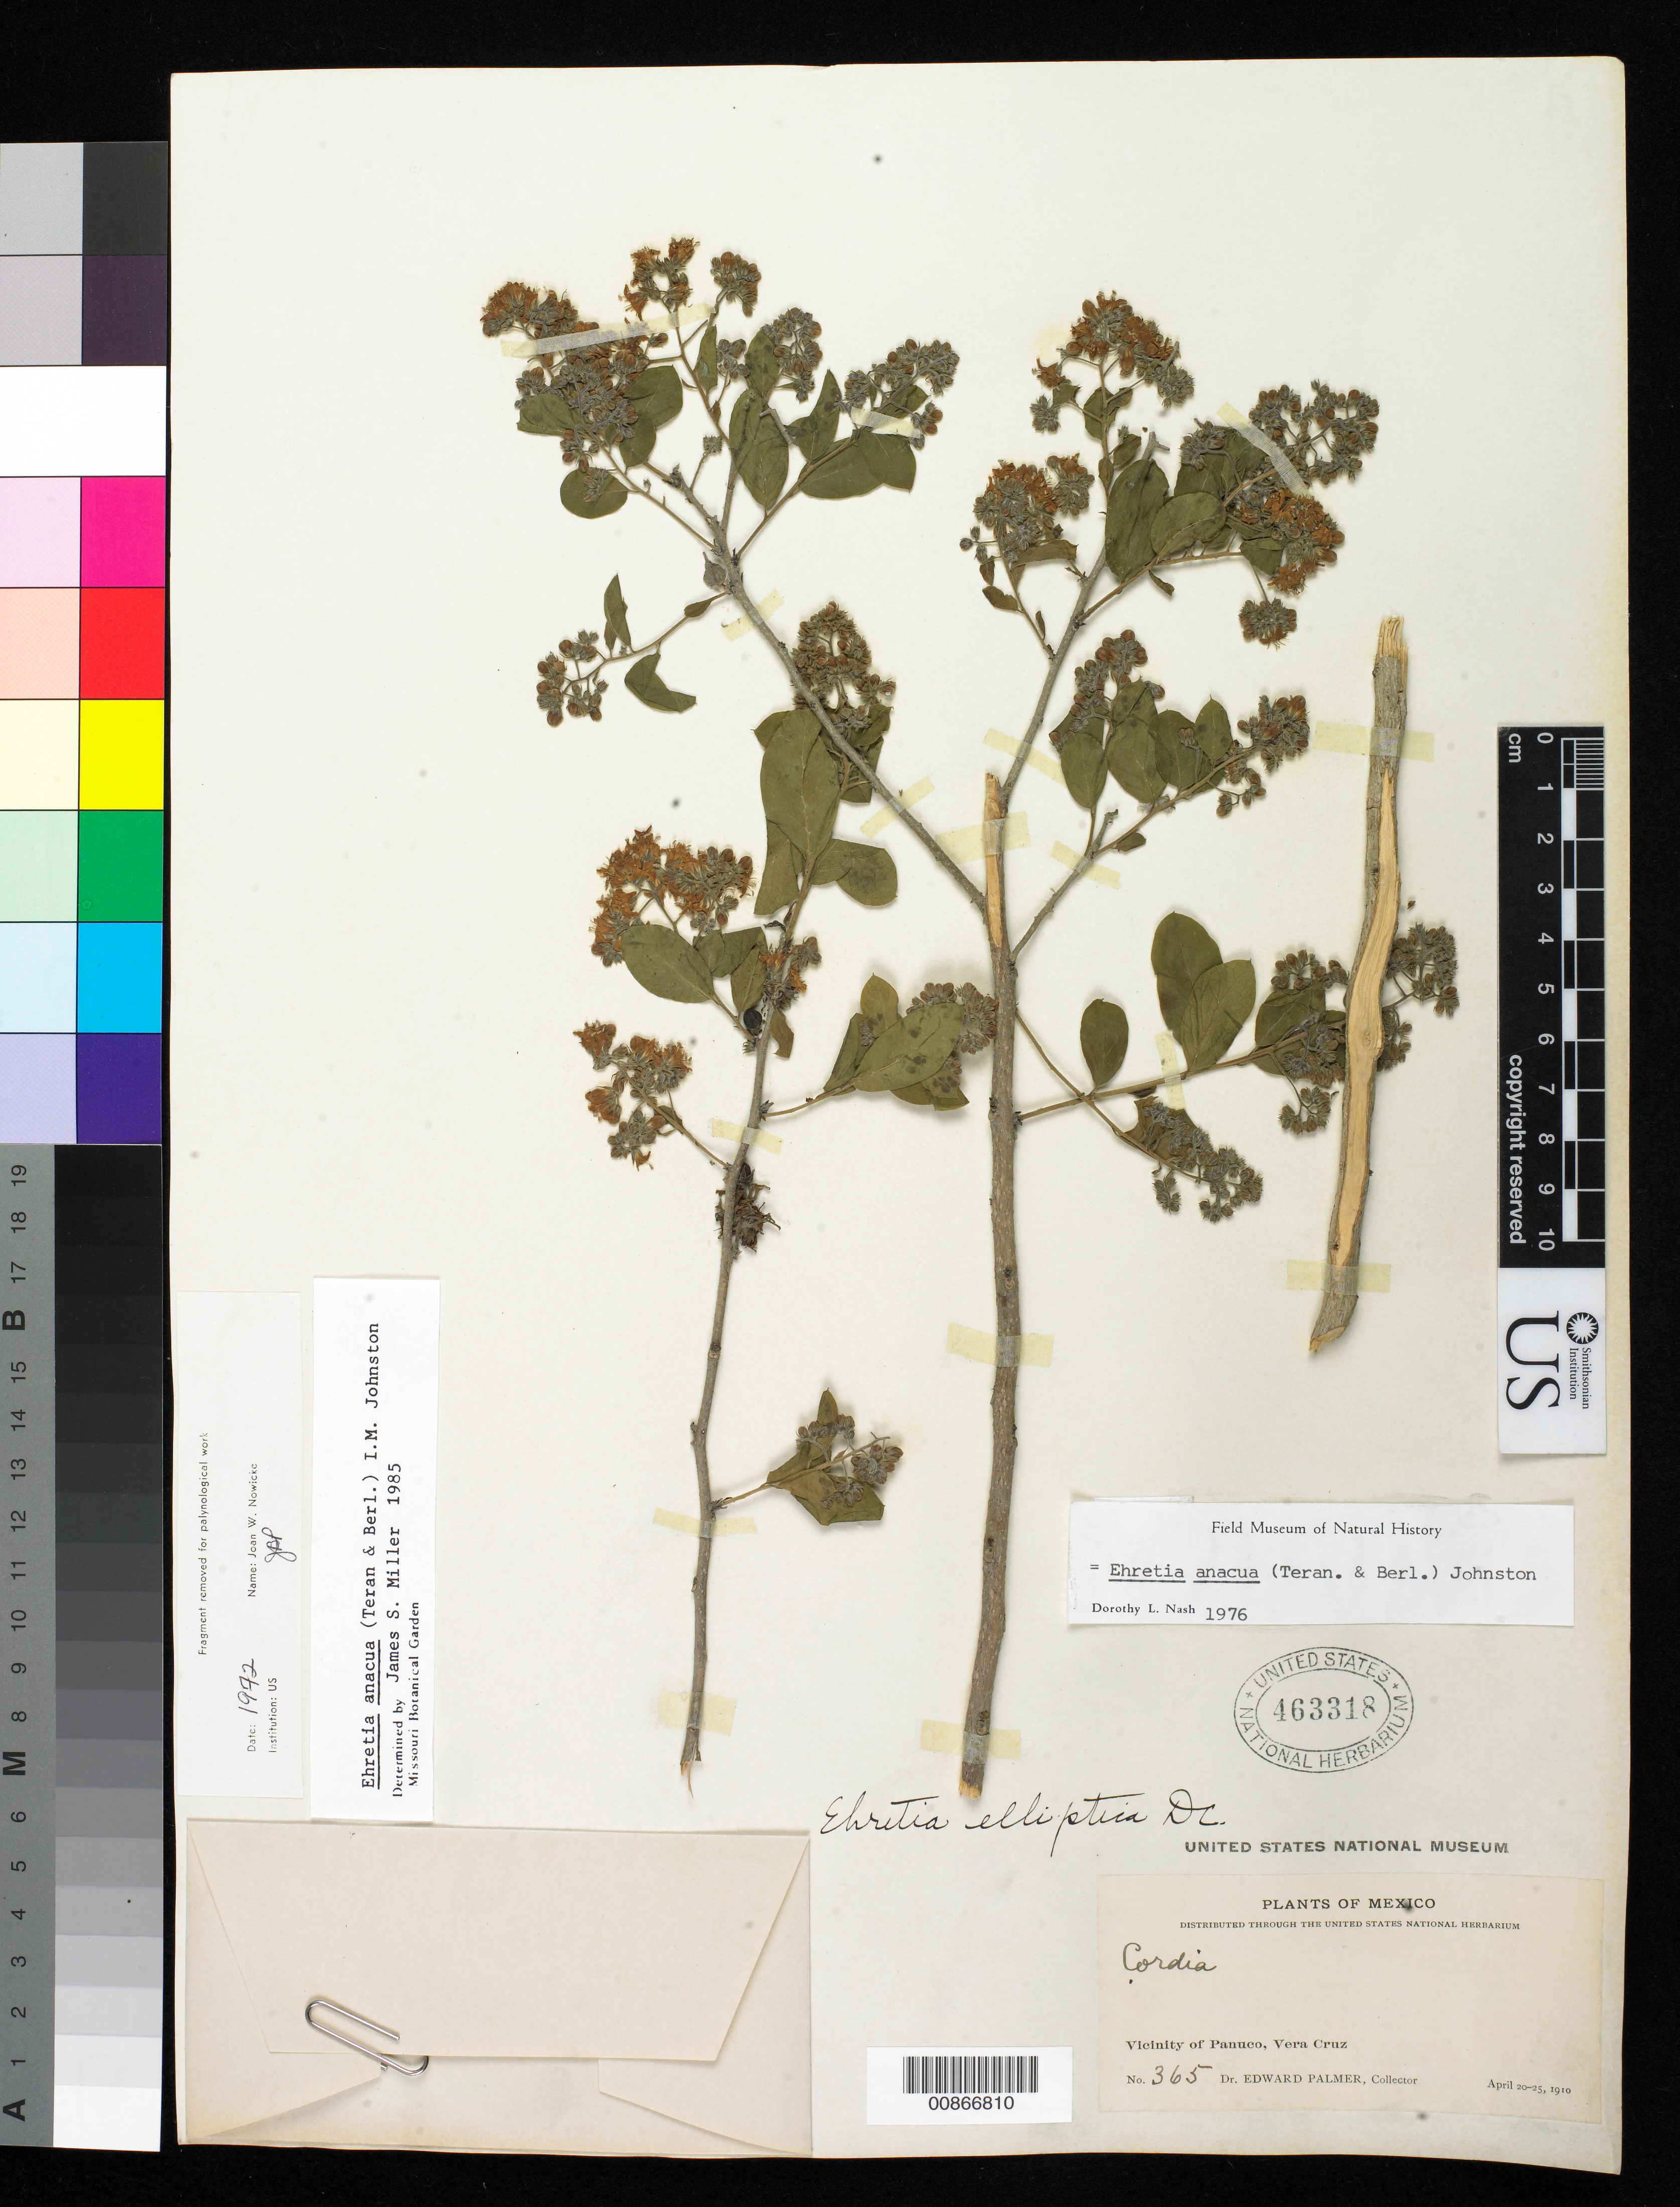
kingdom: Plantae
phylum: Tracheophyta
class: Magnoliopsida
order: Boraginales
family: Ehretiaceae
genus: Ehretia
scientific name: Ehretia anacua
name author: (Terán & Berland.) I.M. Johnst.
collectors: E. Palmer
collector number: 365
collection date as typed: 20 Apr 1910 to 25 Apr 1910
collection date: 1910-04-20/1910-04-25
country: Mexico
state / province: Veracruz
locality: Vicinity of Panuco, Veracruz.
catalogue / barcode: US 463318